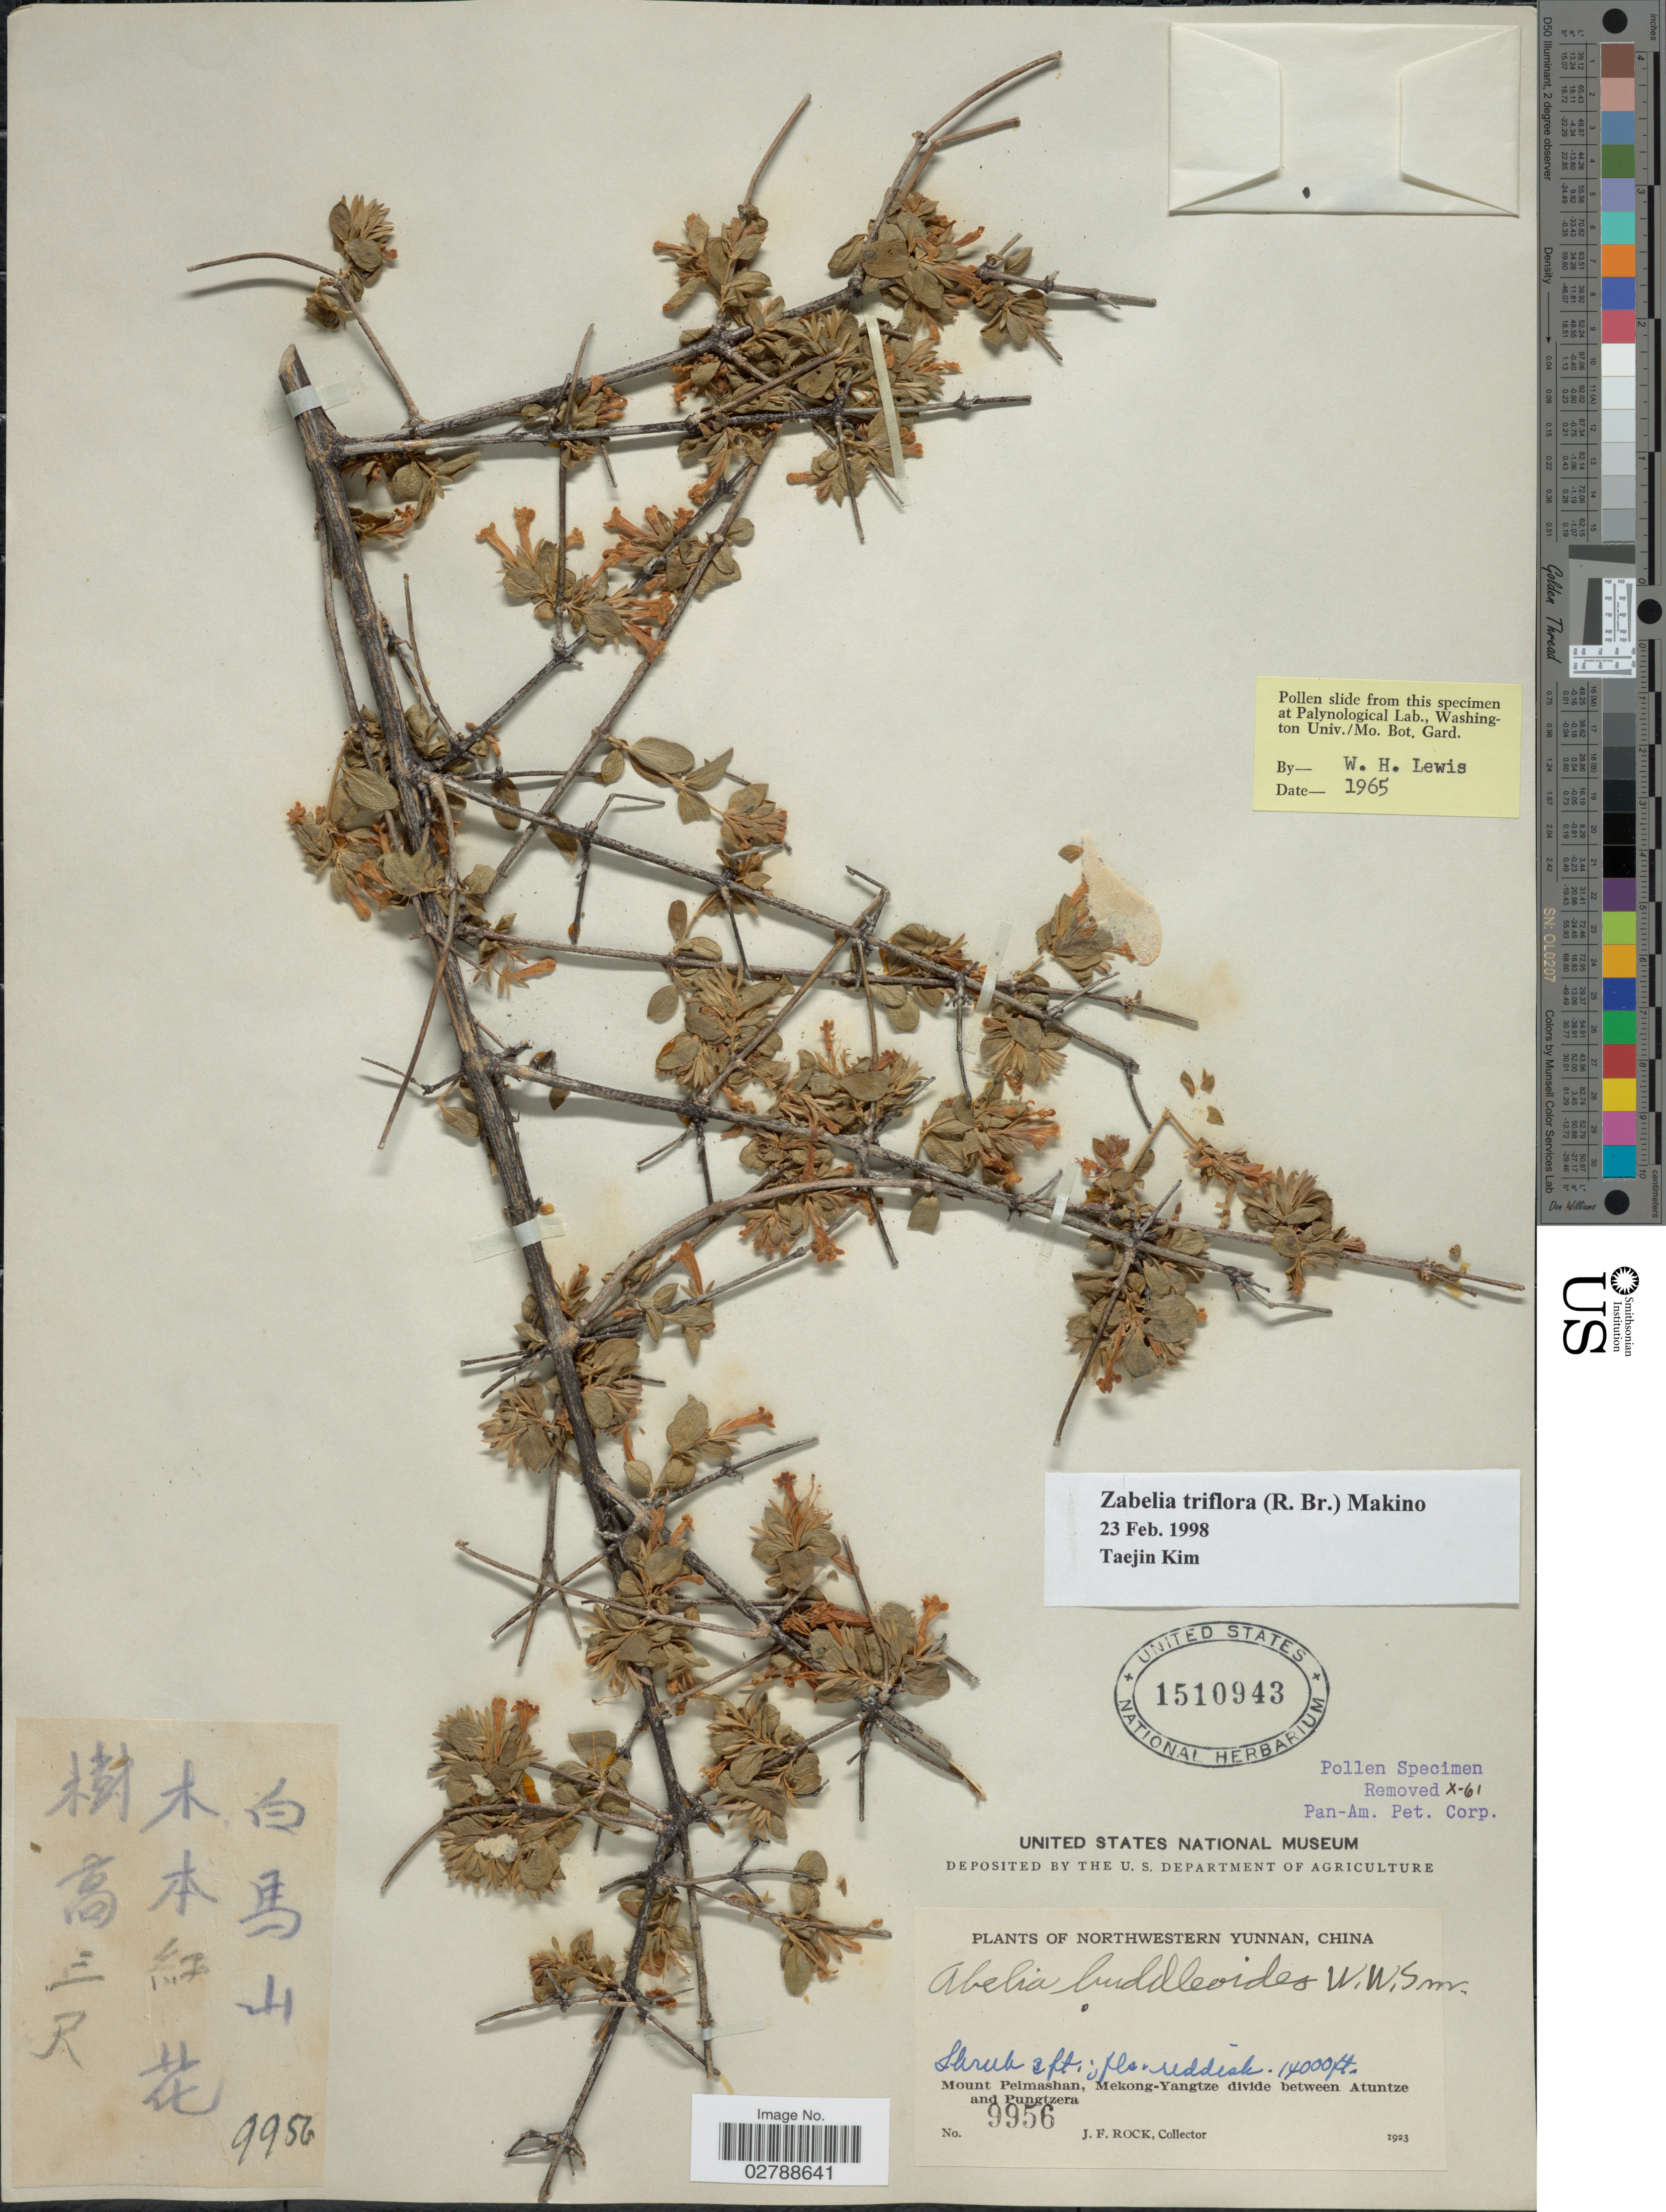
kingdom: Plantae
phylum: Tracheophyta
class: Magnoliopsida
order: Dipsacales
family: Caprifoliaceae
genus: Zabelia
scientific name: Zabelia triflora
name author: (R. Br. ex Wall.) Makino ex Hisauti & H. Hara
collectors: J. Rock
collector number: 9956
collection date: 1923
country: China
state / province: Yunnan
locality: Northwestern Yunnan. Mount Peimashan, Mekong-Yangtze divide between Atuntze and Pungtzera.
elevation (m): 4267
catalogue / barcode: US 1510943